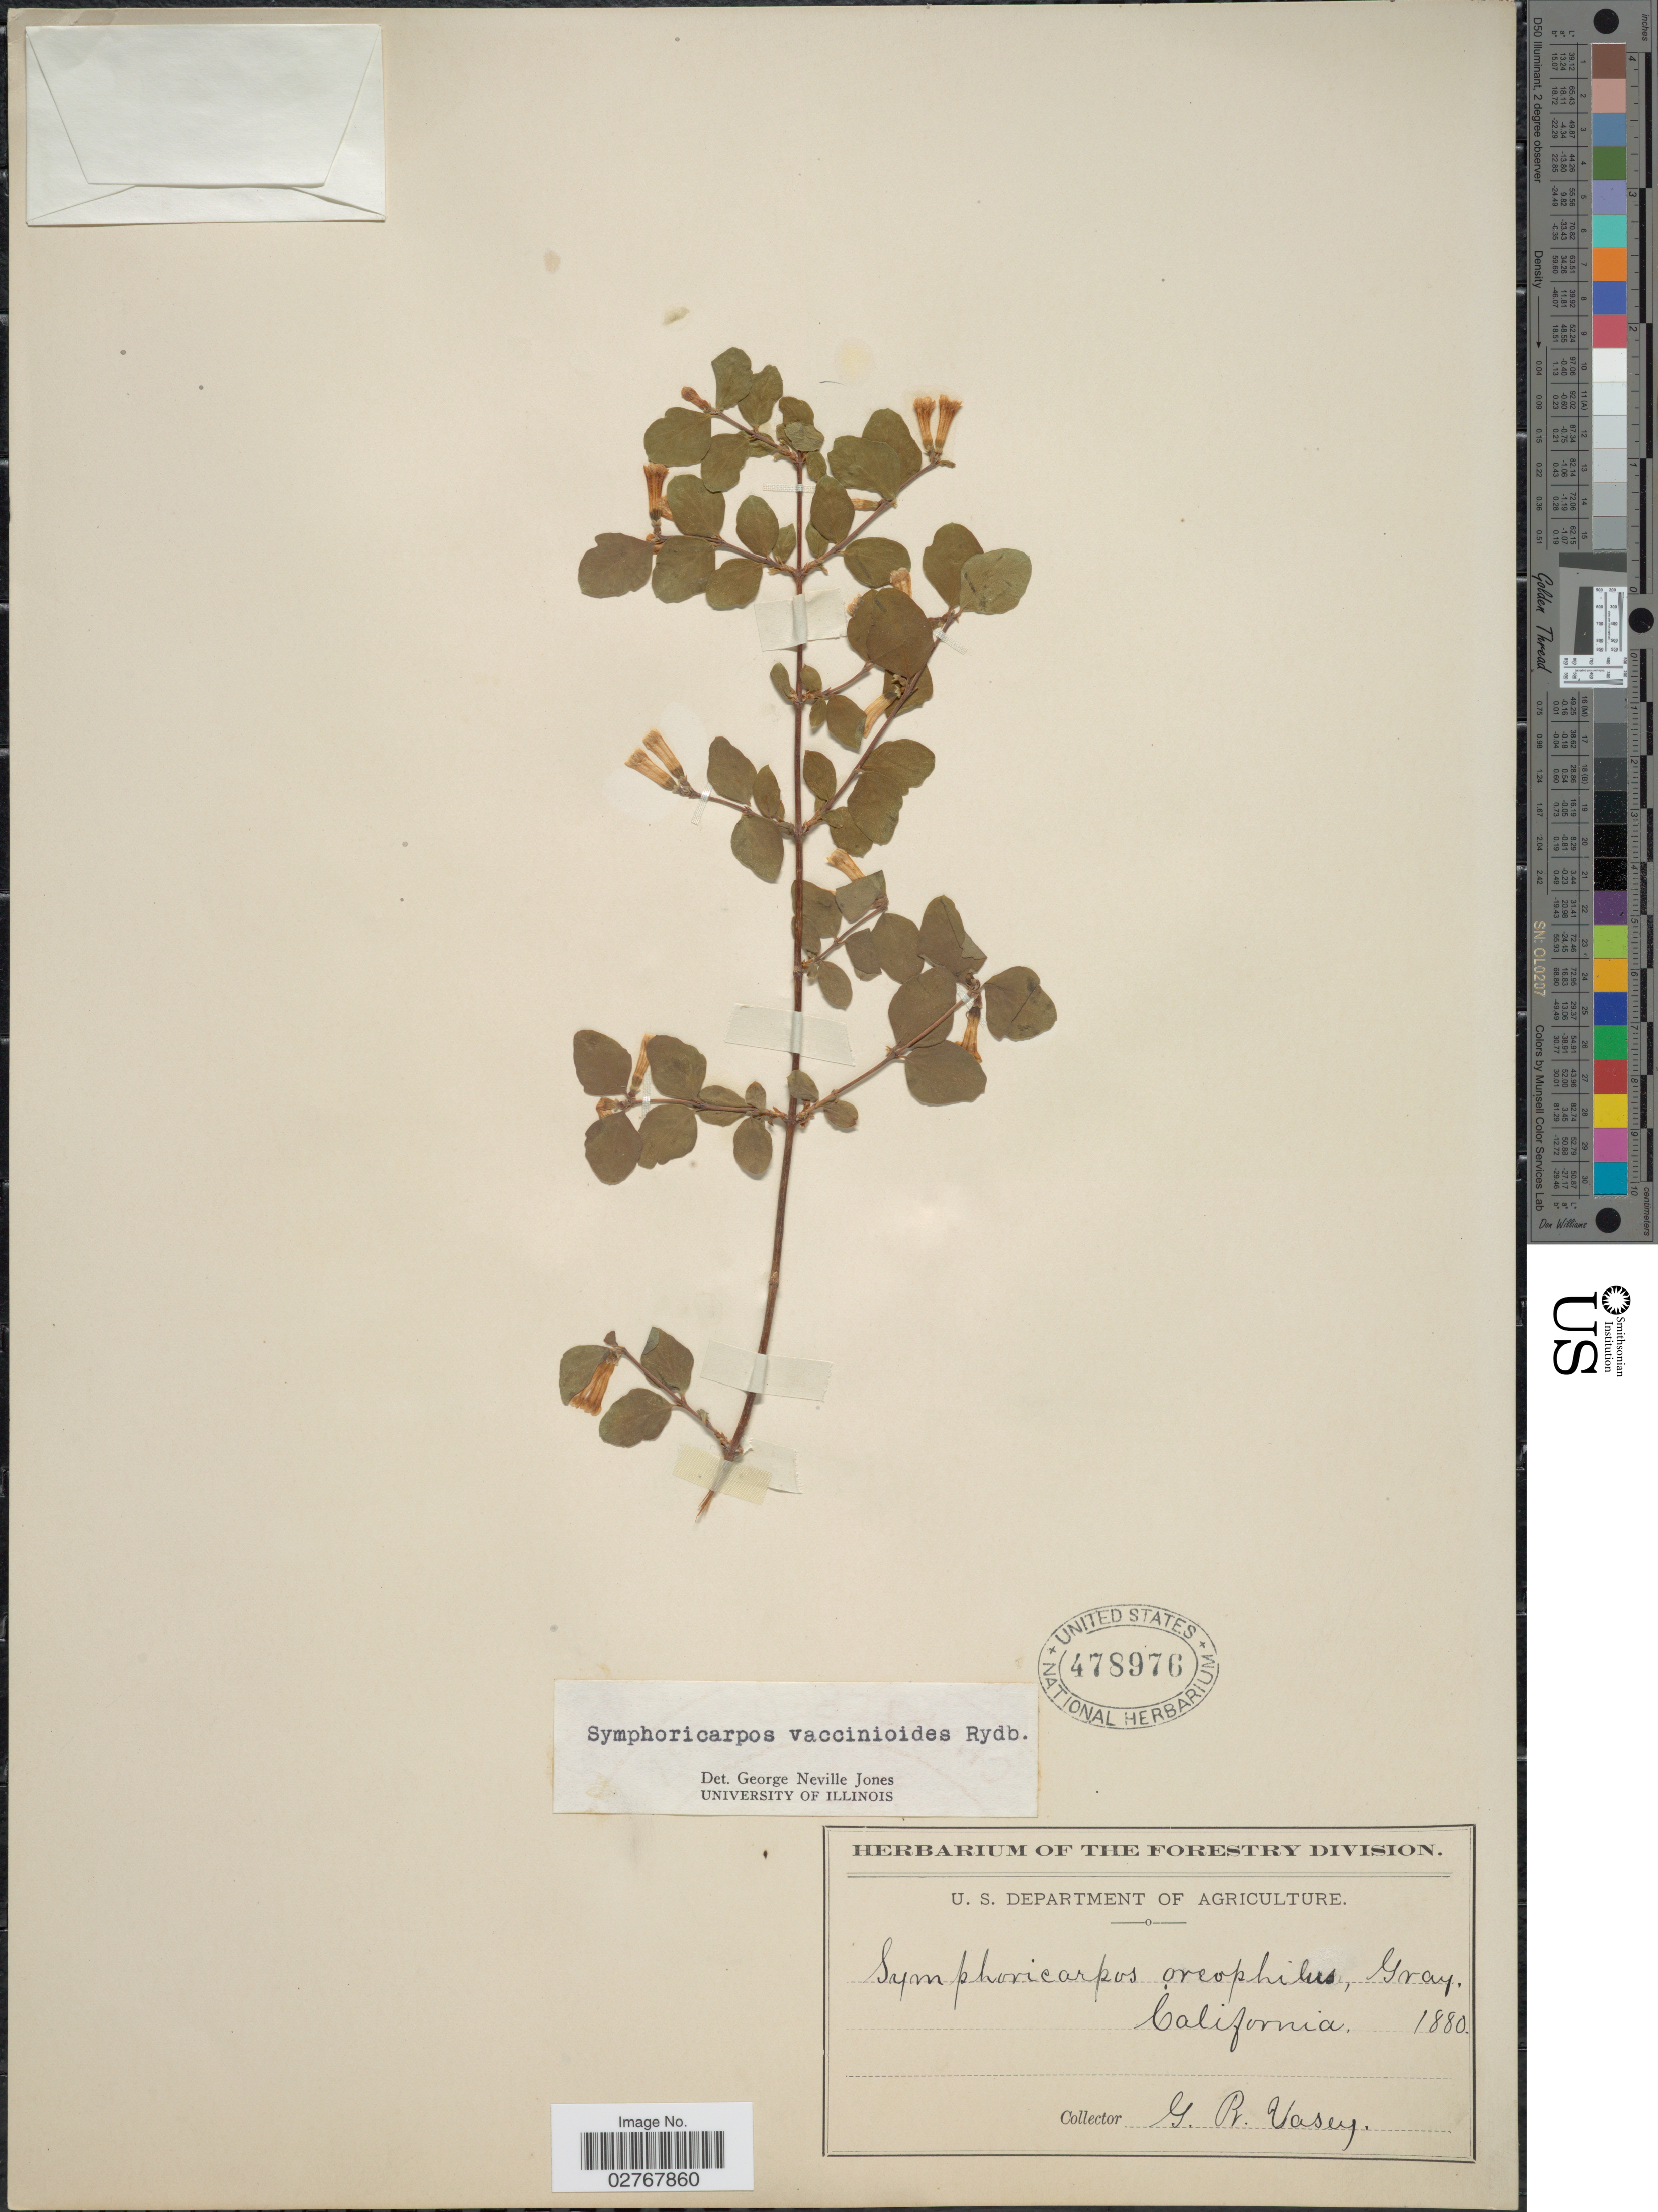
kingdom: Plantae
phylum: Tracheophyta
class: Magnoliopsida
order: Dipsacales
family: Caprifoliaceae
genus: Symphoricarpos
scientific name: Symphoricarpos vaccinioides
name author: Rydb.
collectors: G. R. Vasey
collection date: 1880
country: United States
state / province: California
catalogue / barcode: US 478976